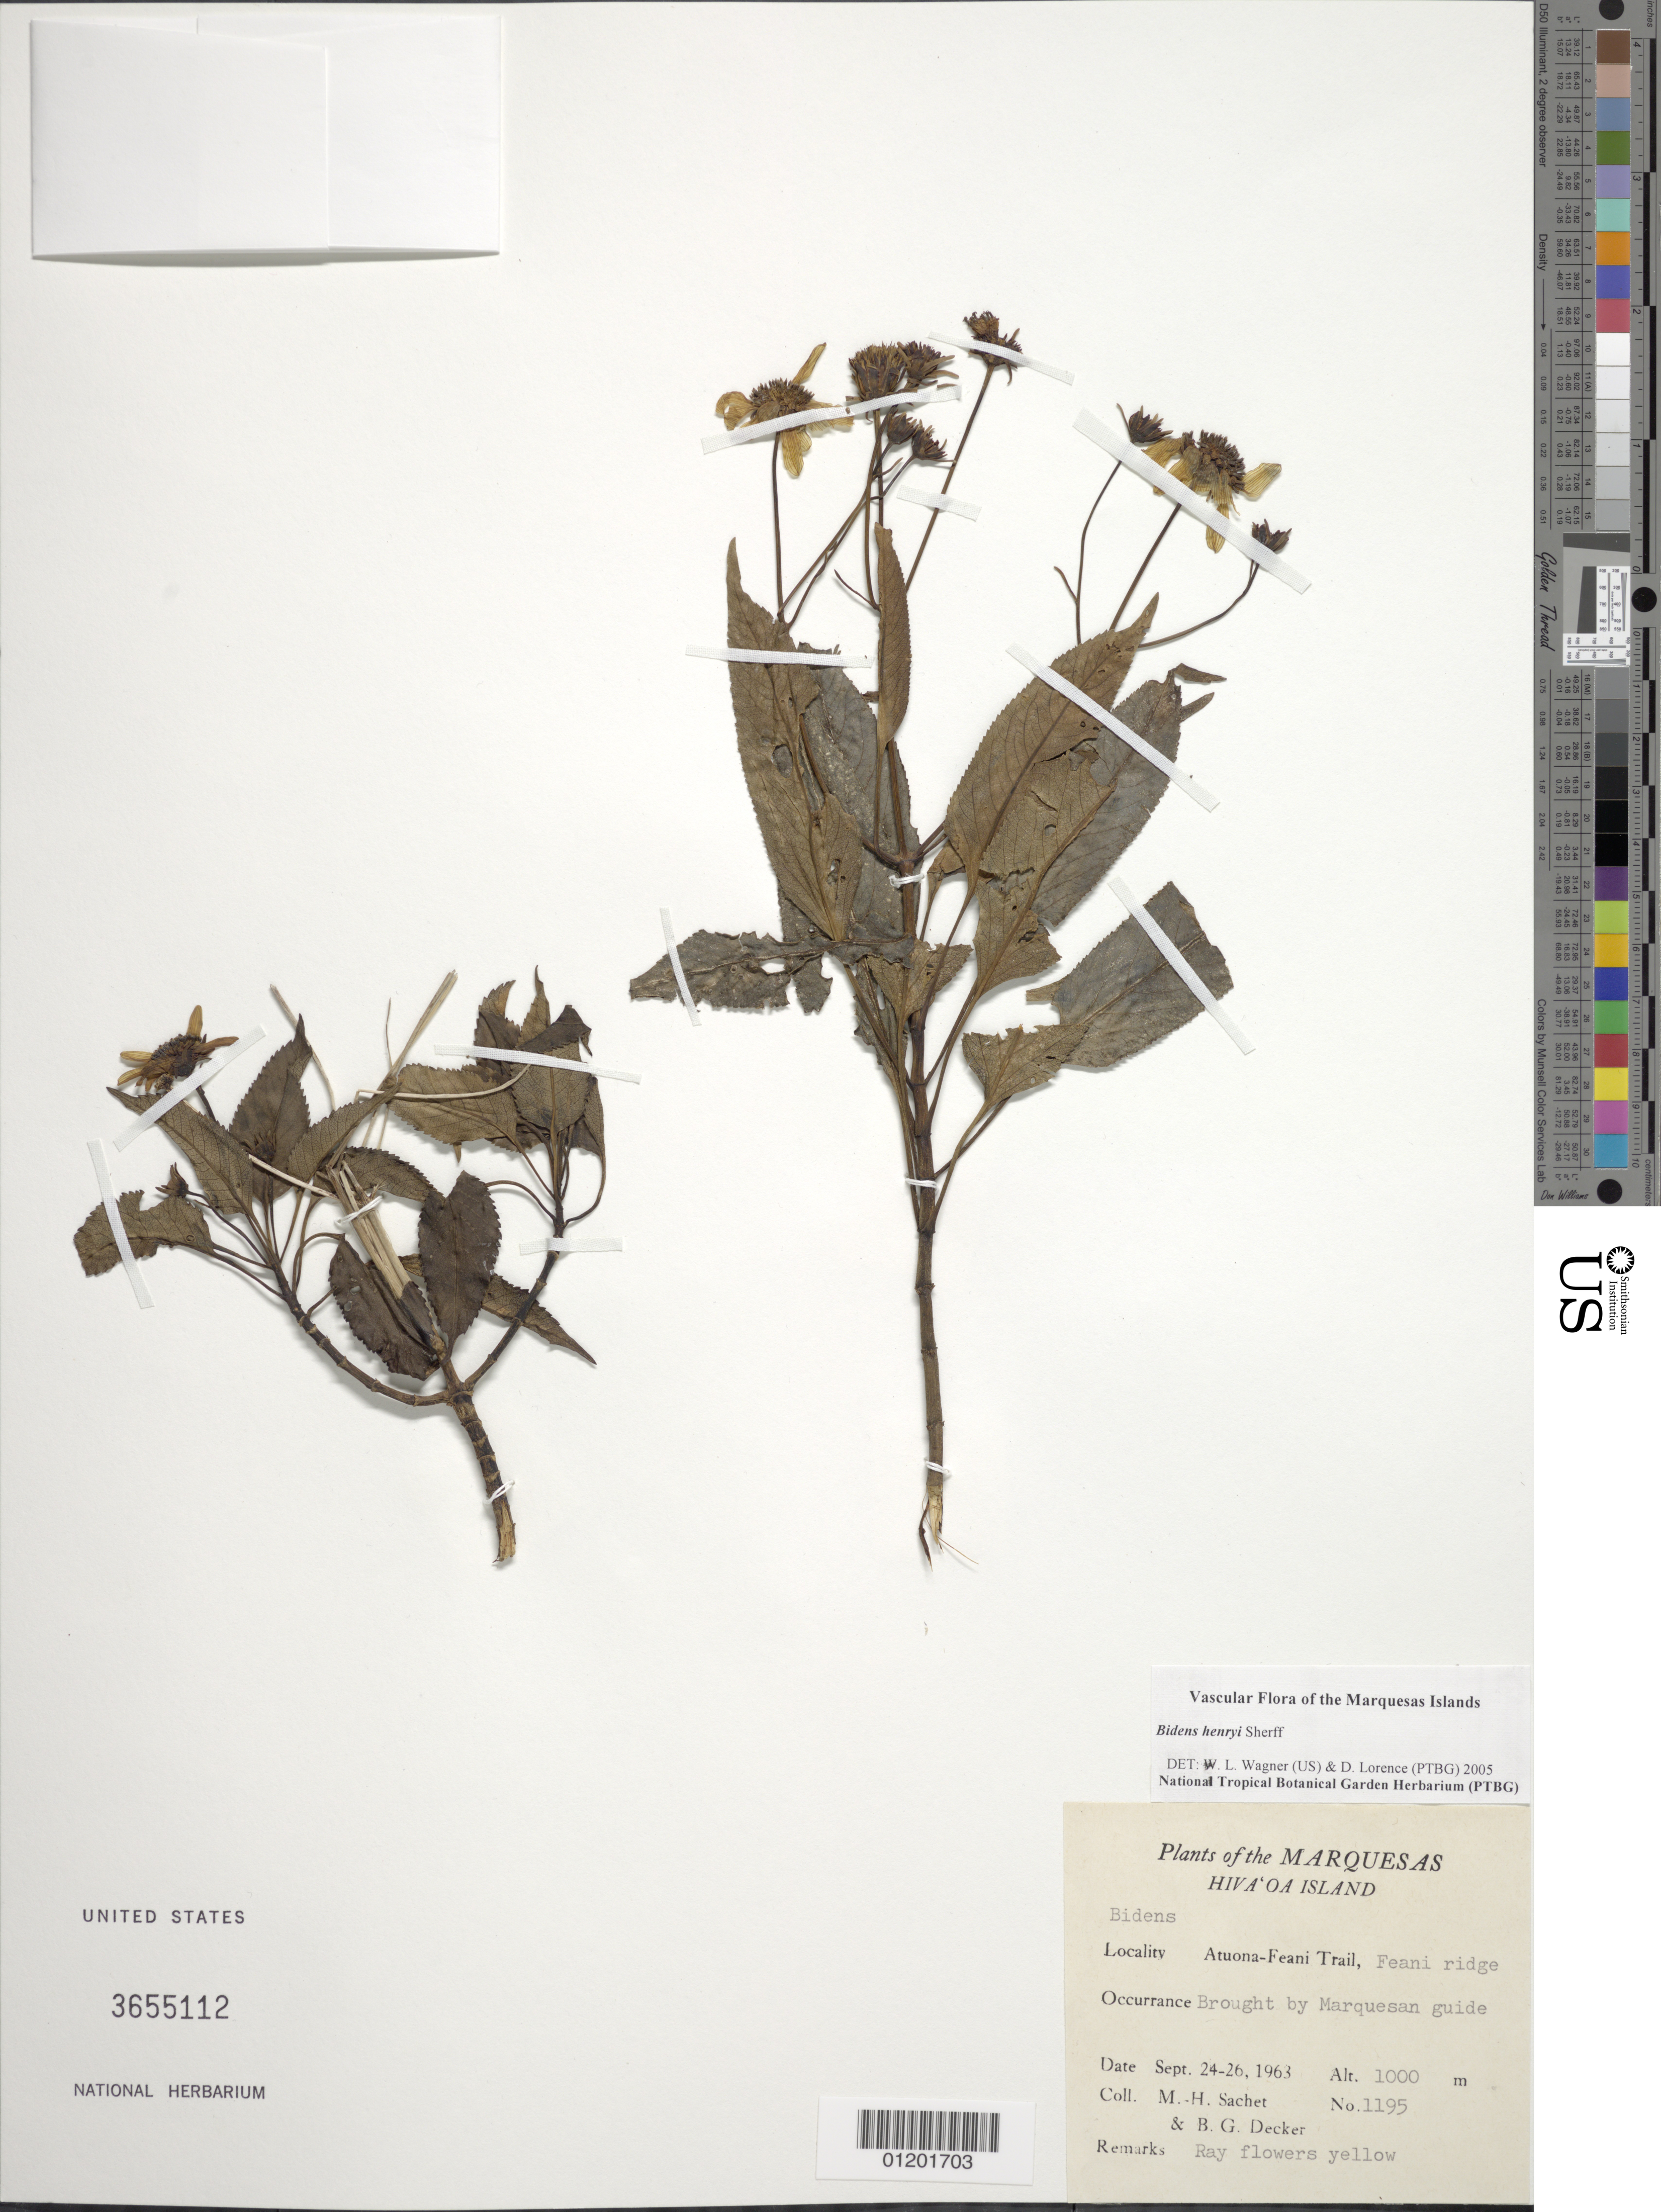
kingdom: Plantae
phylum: Tracheophyta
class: Magnoliopsida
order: Asterales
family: Asteraceae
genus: Bidens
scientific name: Bidens henryi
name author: Sherff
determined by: Wagner, W. L., (BOT), Smithsonian Institution - National Museum of Natural History (UNITED STATES)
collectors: M.-H. Sachet & B. G. Decker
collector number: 1195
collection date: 1963-09-24/1963-09-26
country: French Polynesia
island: Hiva Oa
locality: Atuona-Feani Trail, Feani ridge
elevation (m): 1000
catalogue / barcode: US 3655112